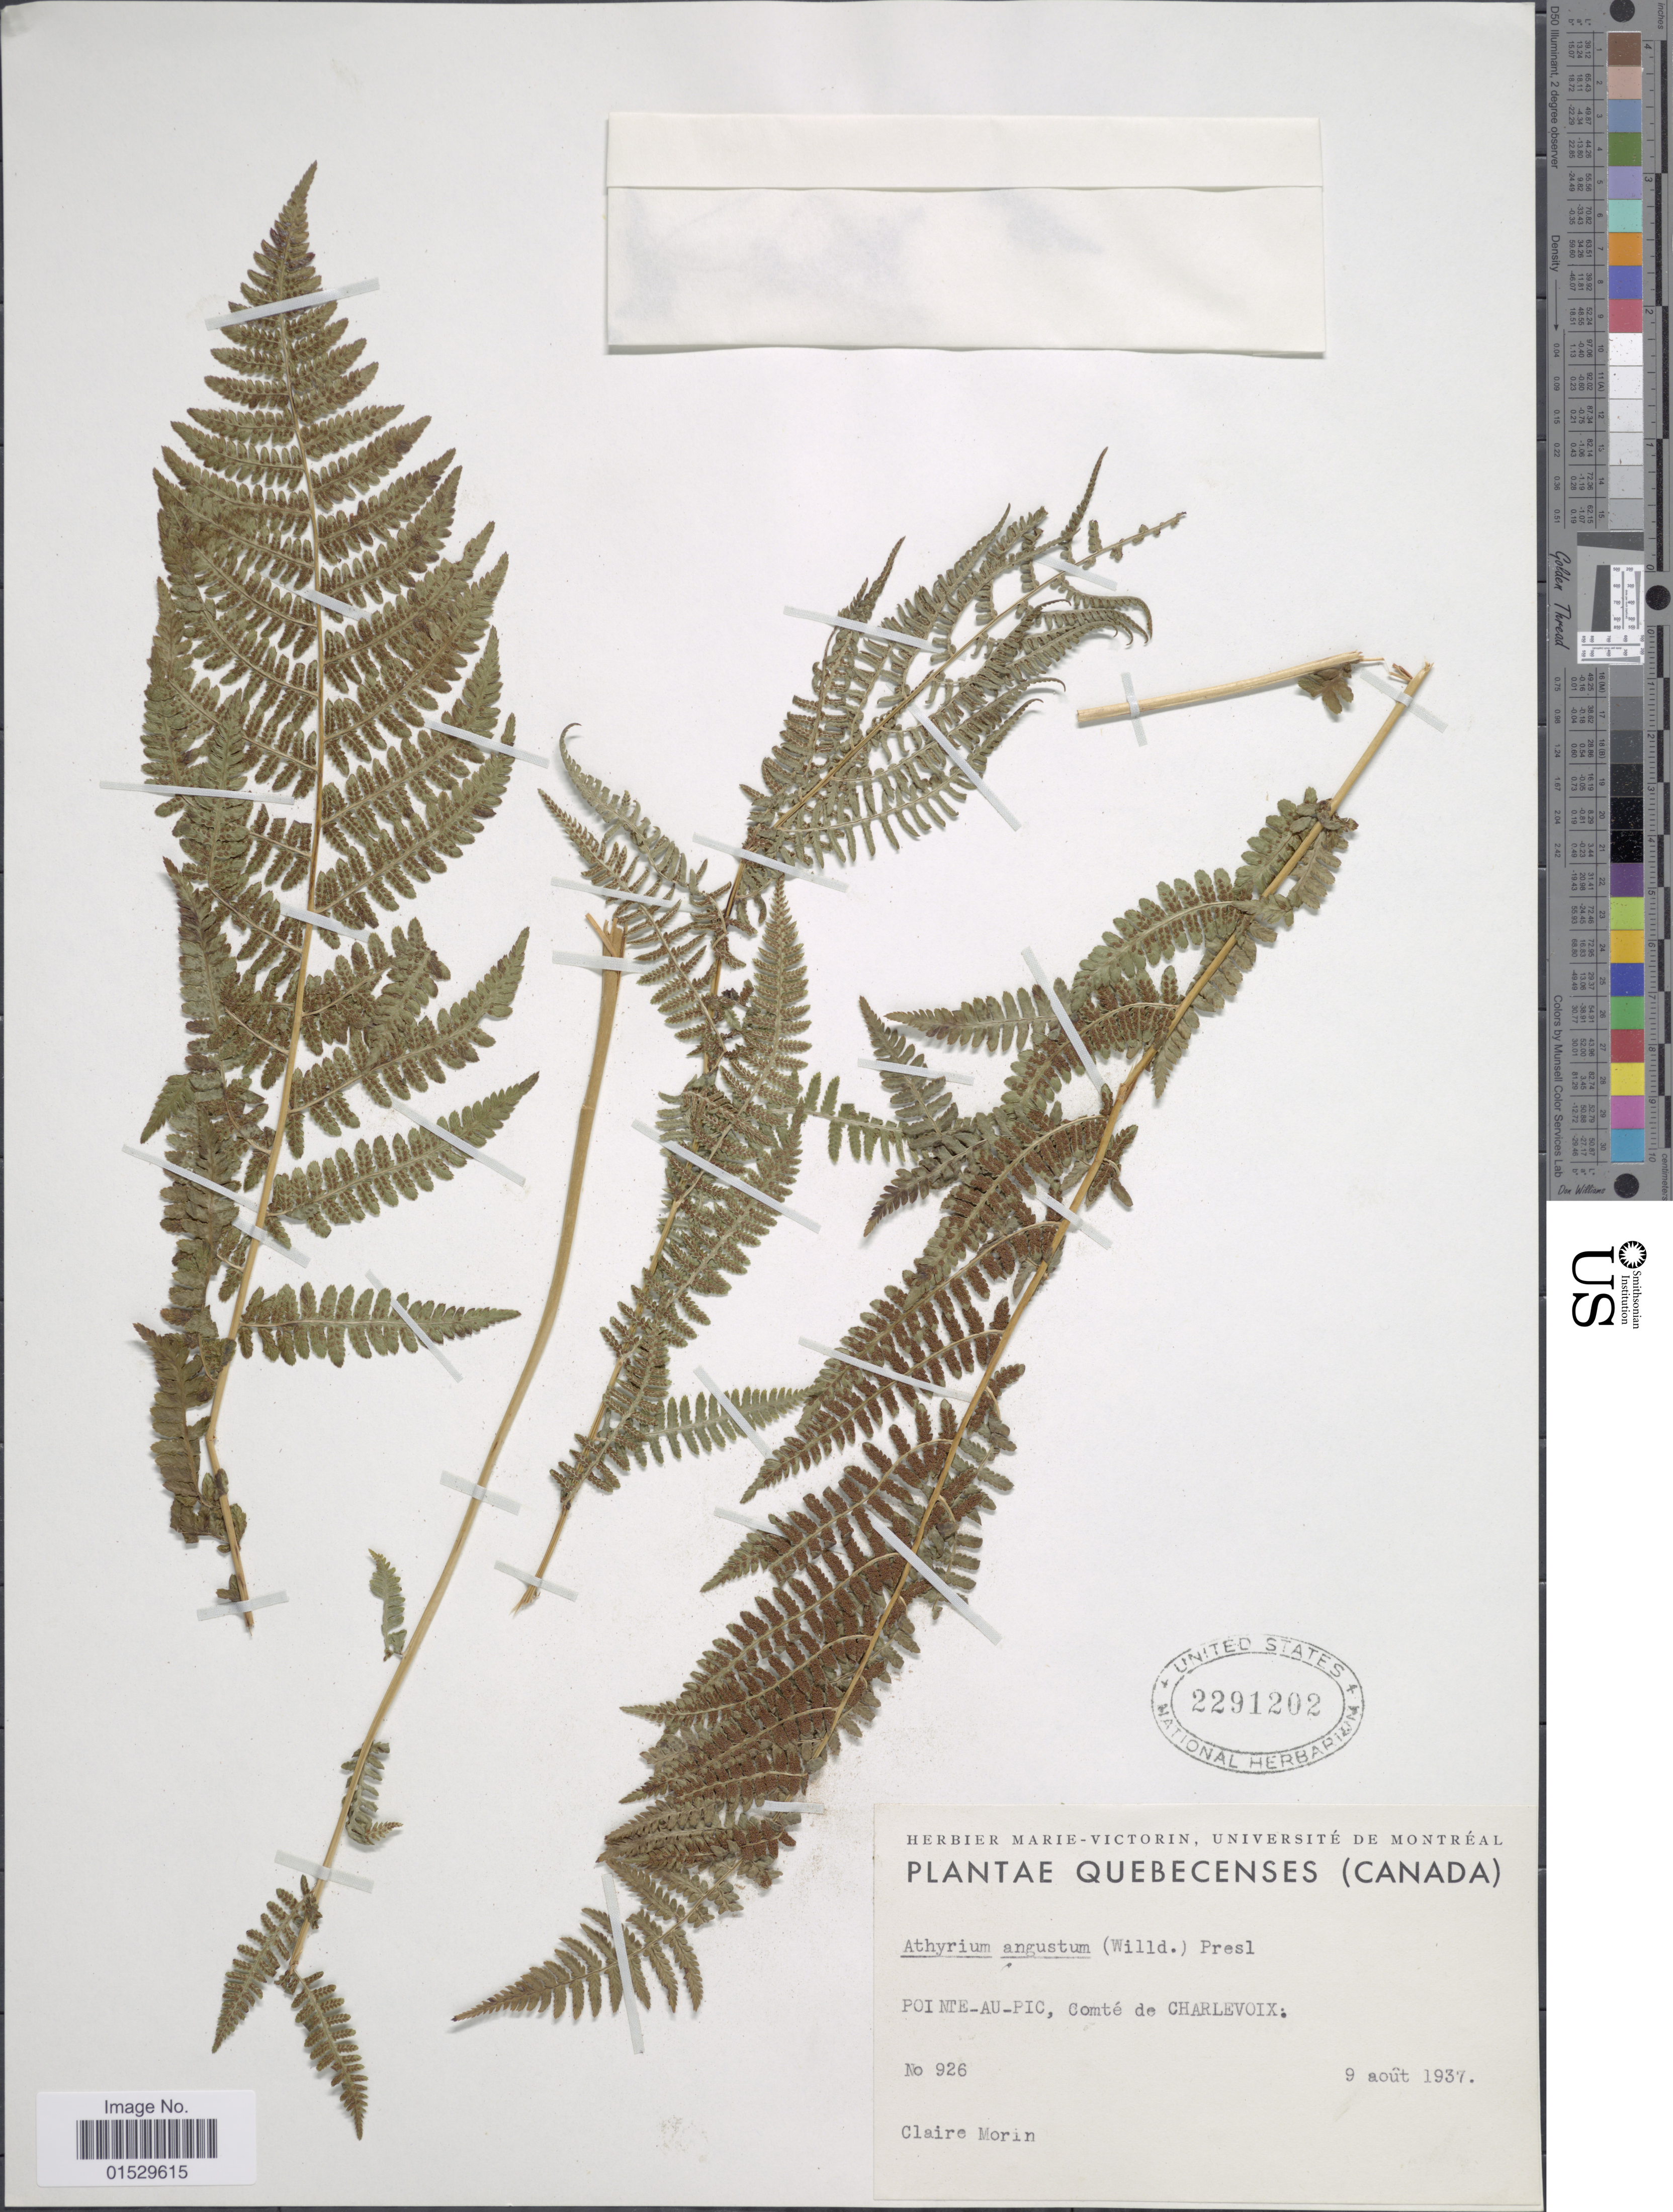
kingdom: Plantae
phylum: Tracheophyta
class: Polypodiopsida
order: Polypodiales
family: Athyriaceae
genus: Athyrium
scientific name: Athyrium filix-femina subsp. angustatum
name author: (Willd.) R.T. Clausen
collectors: C. Morin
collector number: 926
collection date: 1937-08-09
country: Canada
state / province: Quebec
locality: Quebecenses, Pointe-au-Pic, Comte de Charlevoix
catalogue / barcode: US 2291202